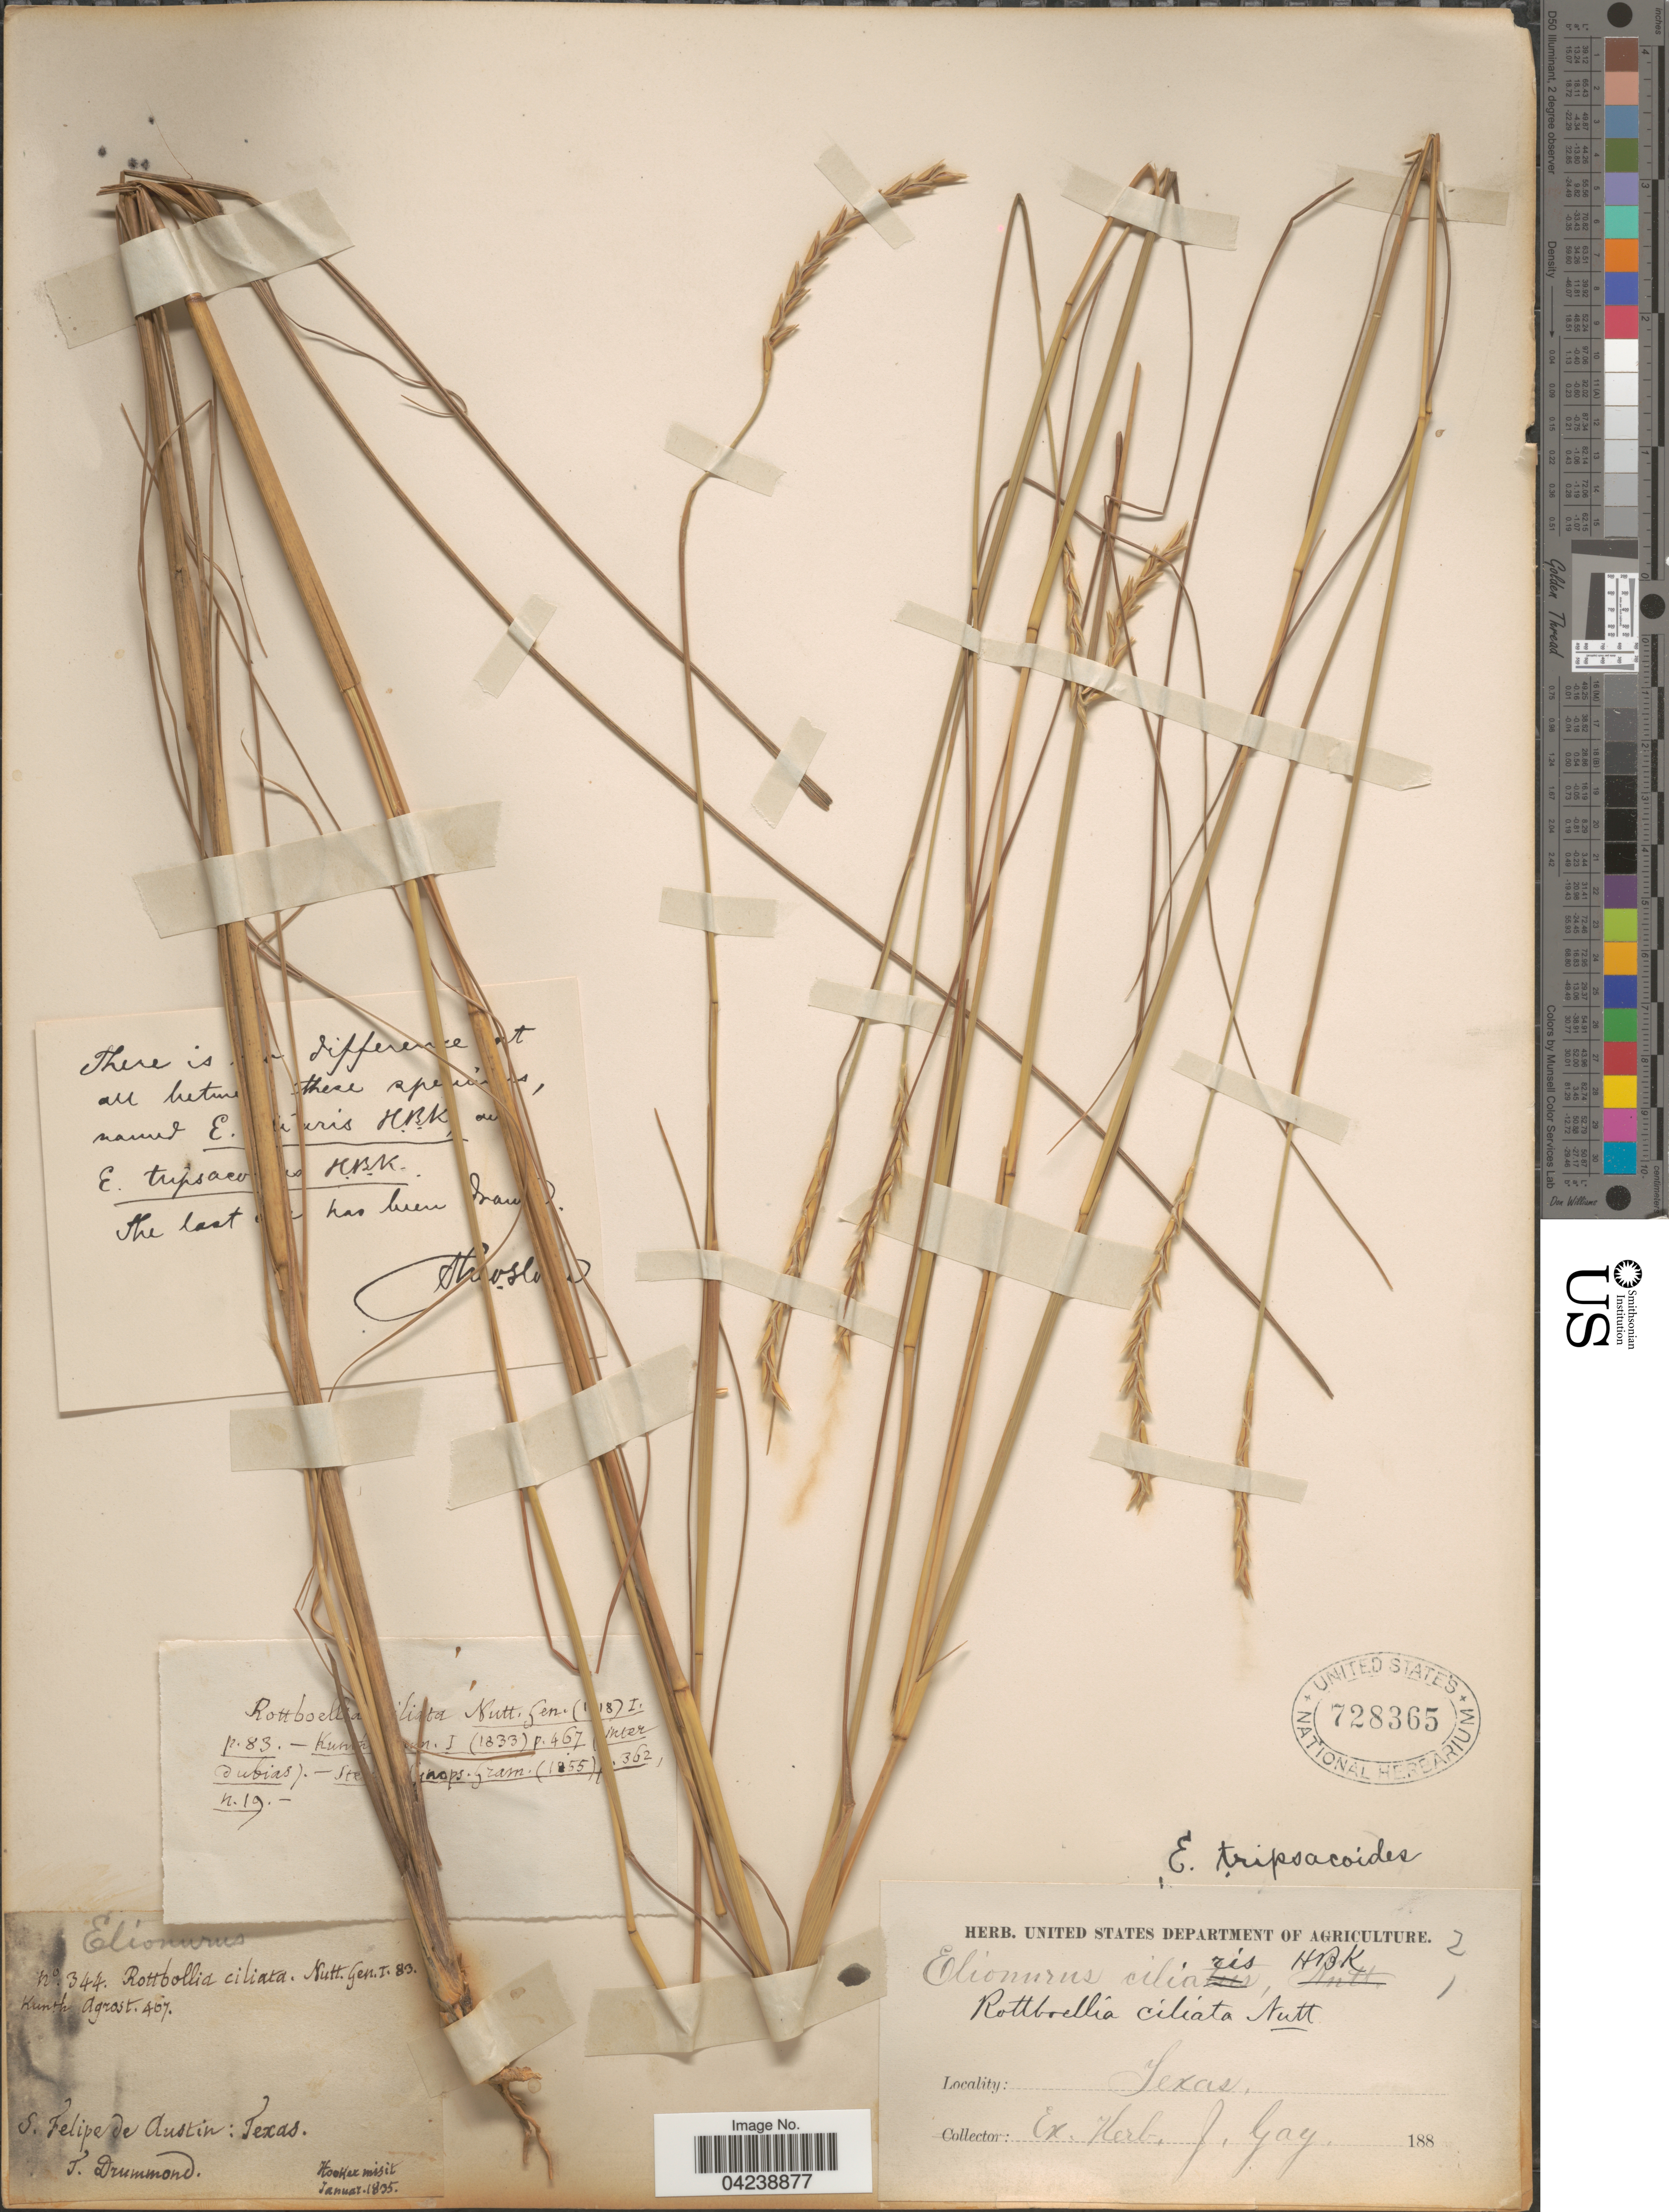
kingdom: Plantae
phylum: Tracheophyta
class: Liliopsida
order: Poales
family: Poaceae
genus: Elionurus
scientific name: Elionurus tripsacoides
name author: Humb. & Bonpl. ex Willd.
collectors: T. Drummond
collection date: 1825-01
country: United States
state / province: Texas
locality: S. Felipe de Austin.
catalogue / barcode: US 728365